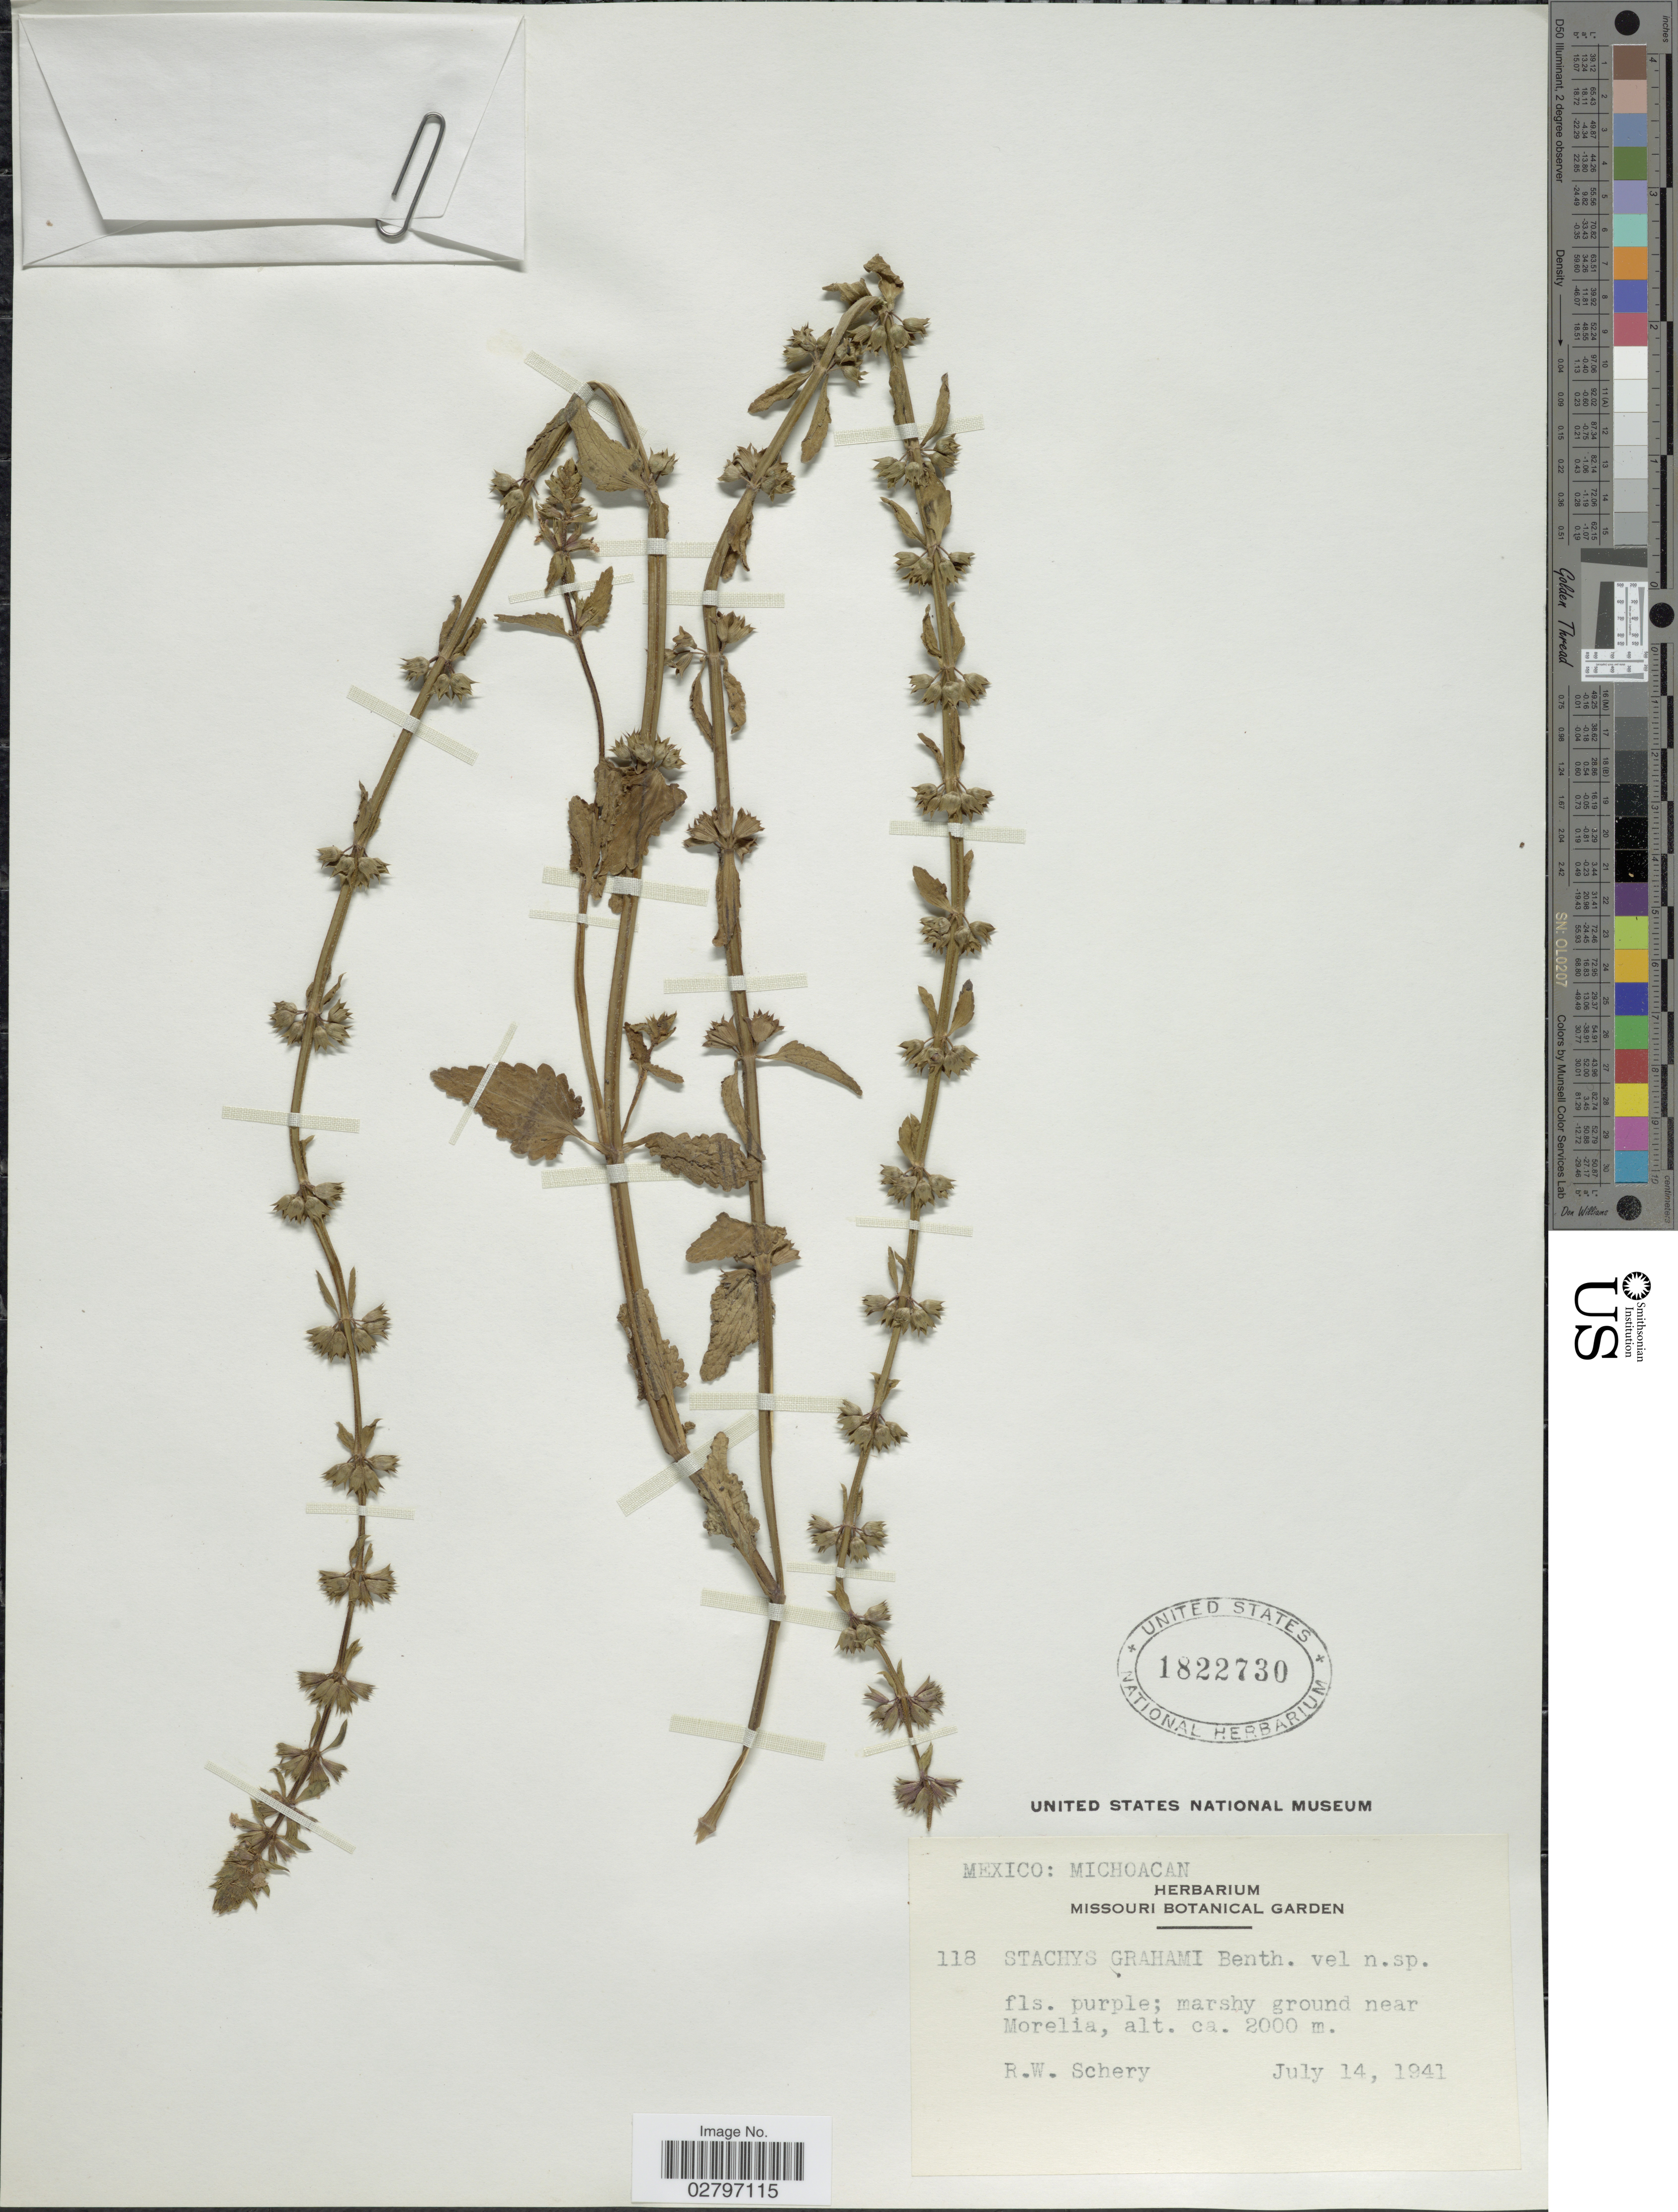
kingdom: Plantae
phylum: Tracheophyta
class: Magnoliopsida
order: Lamiales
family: Lamiaceae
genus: Stachys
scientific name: Stachys grahami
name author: Benth.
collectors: R. W. Schery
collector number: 118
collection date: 1941-07-14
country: Mexico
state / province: Michoacán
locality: Near Morelia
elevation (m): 2000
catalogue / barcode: US 1822730